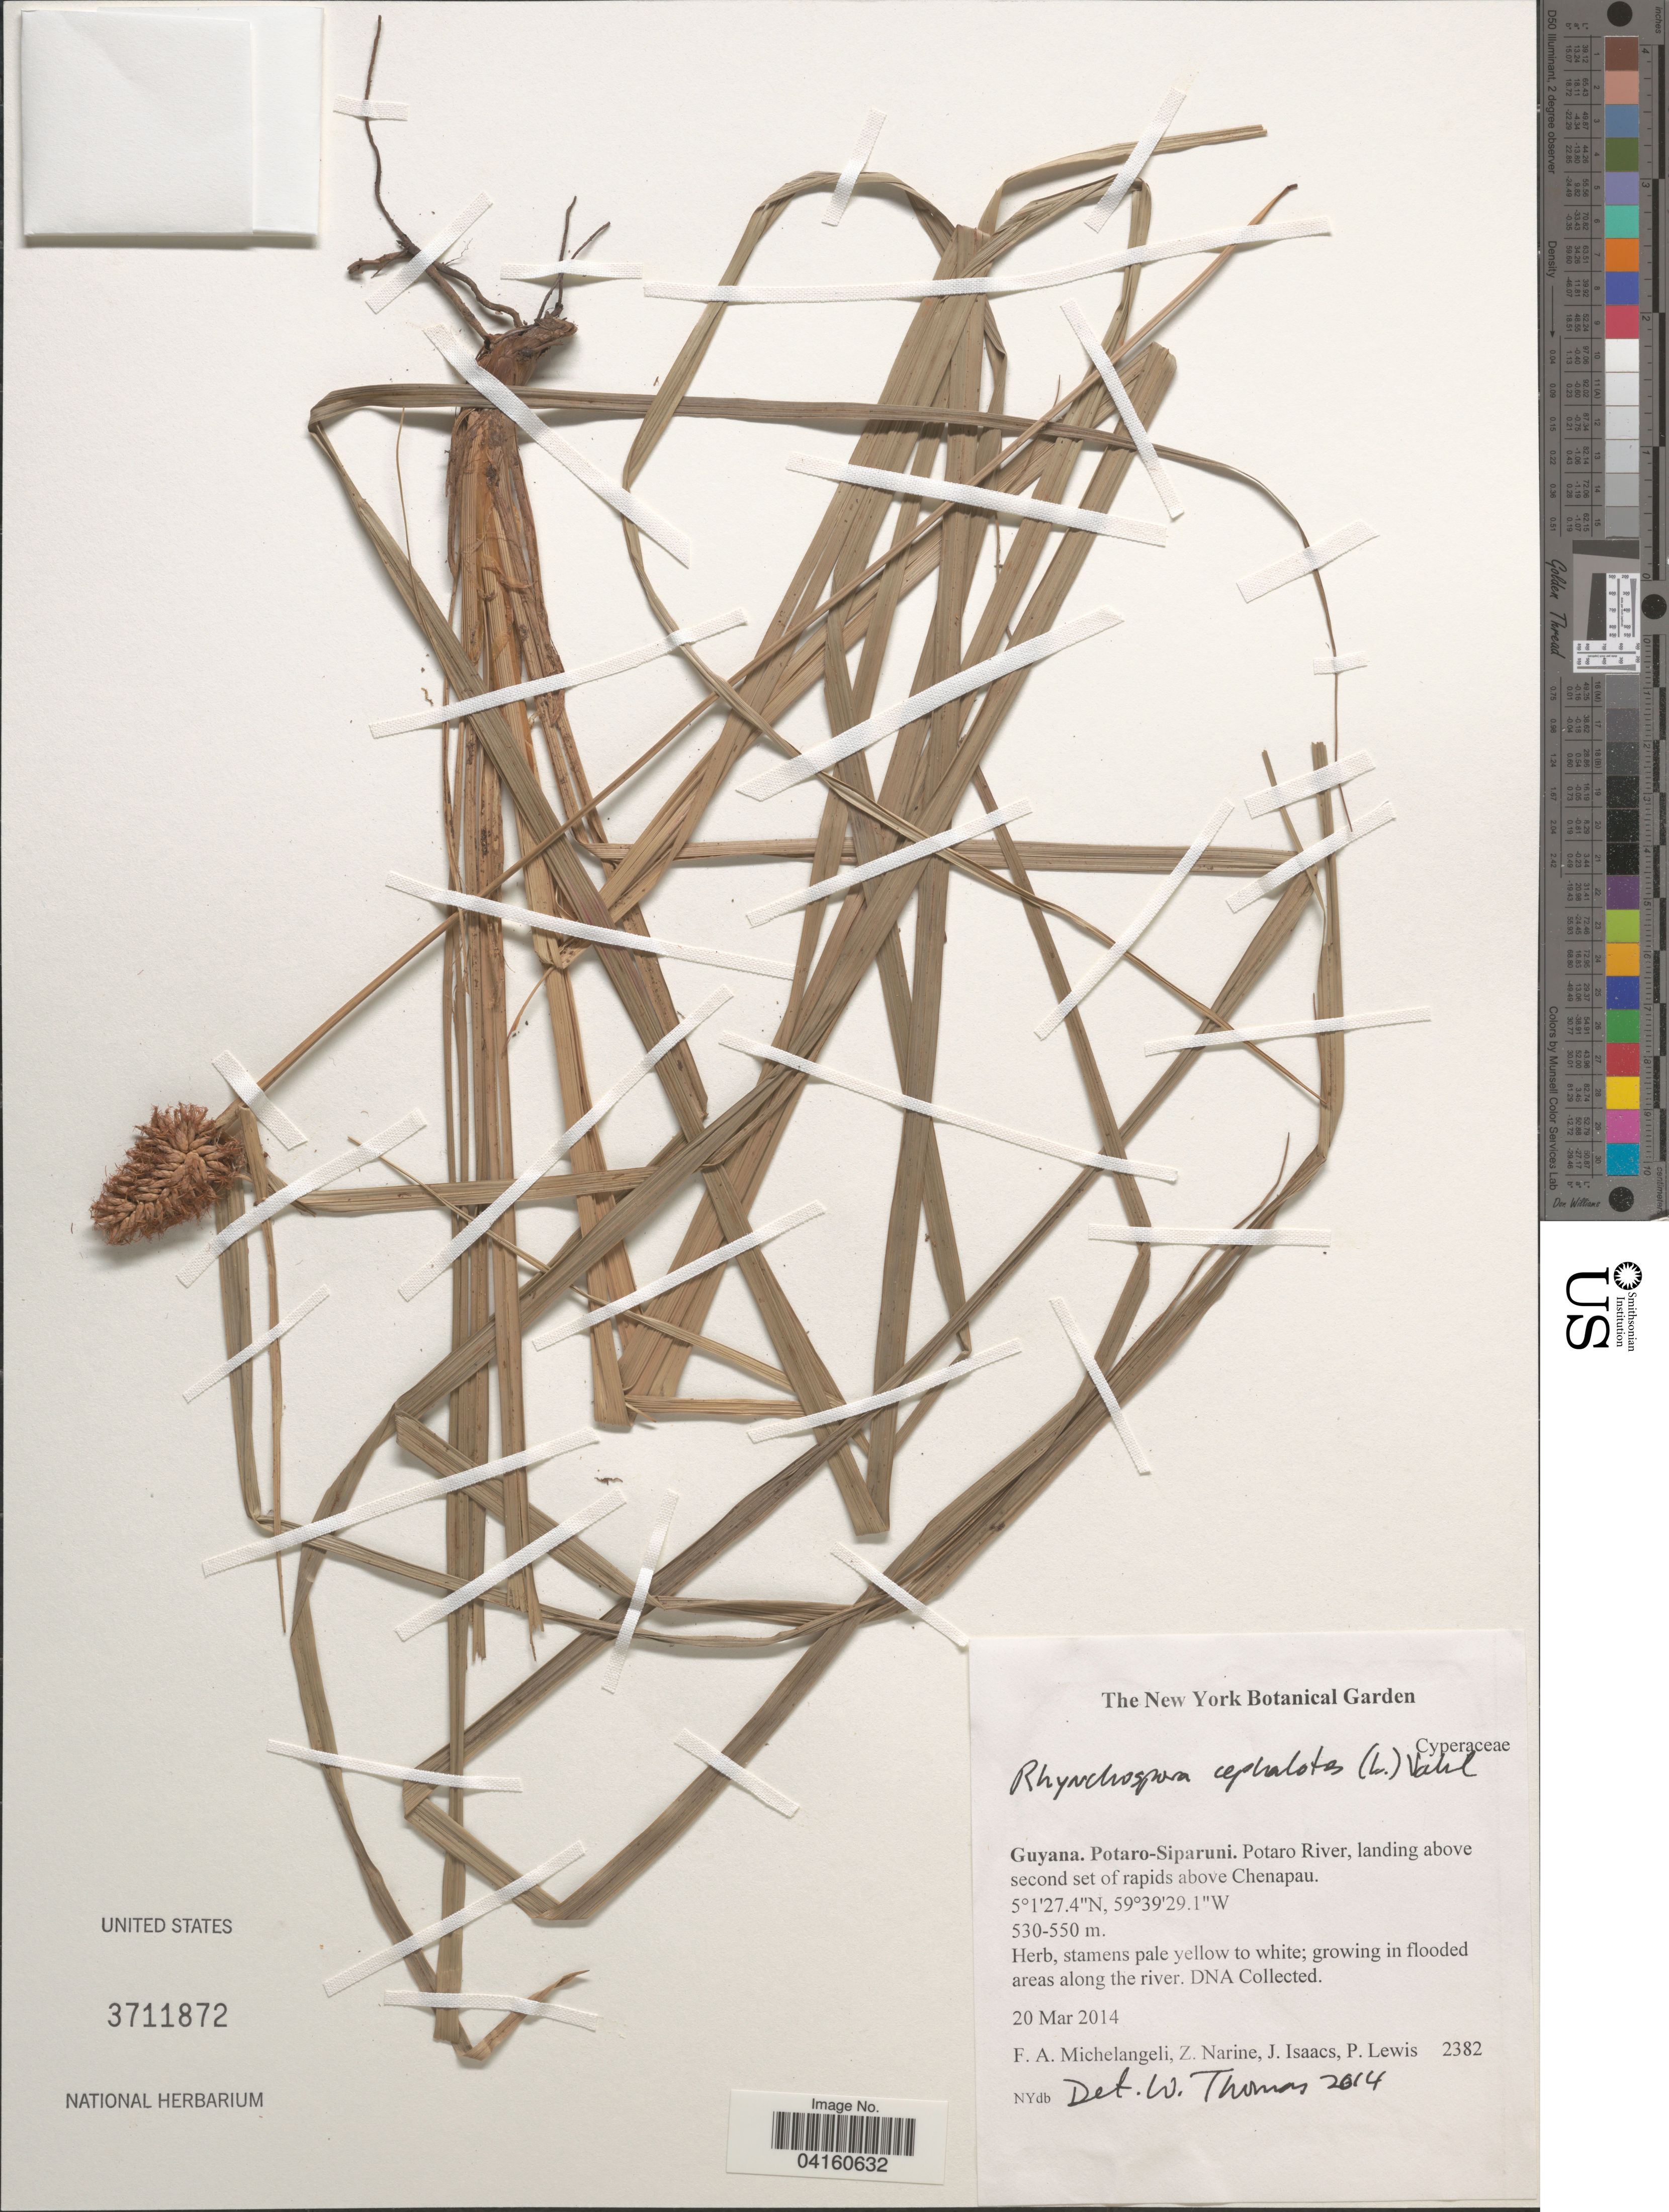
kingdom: Plantae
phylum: Tracheophyta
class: Liliopsida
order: Poales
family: Cyperaceae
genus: Rhynchospora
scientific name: Rhynchospora cephalotes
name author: (L.) Vahl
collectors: F. A. Michelangeli, Z. Narine, J. Isaacs & P. Lewis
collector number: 2382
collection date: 2014-03-20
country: Guyana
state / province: Potaro-Siparuni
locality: Potaro River, landing above second set of rapids above Chenapau.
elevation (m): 530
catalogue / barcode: US 3711872